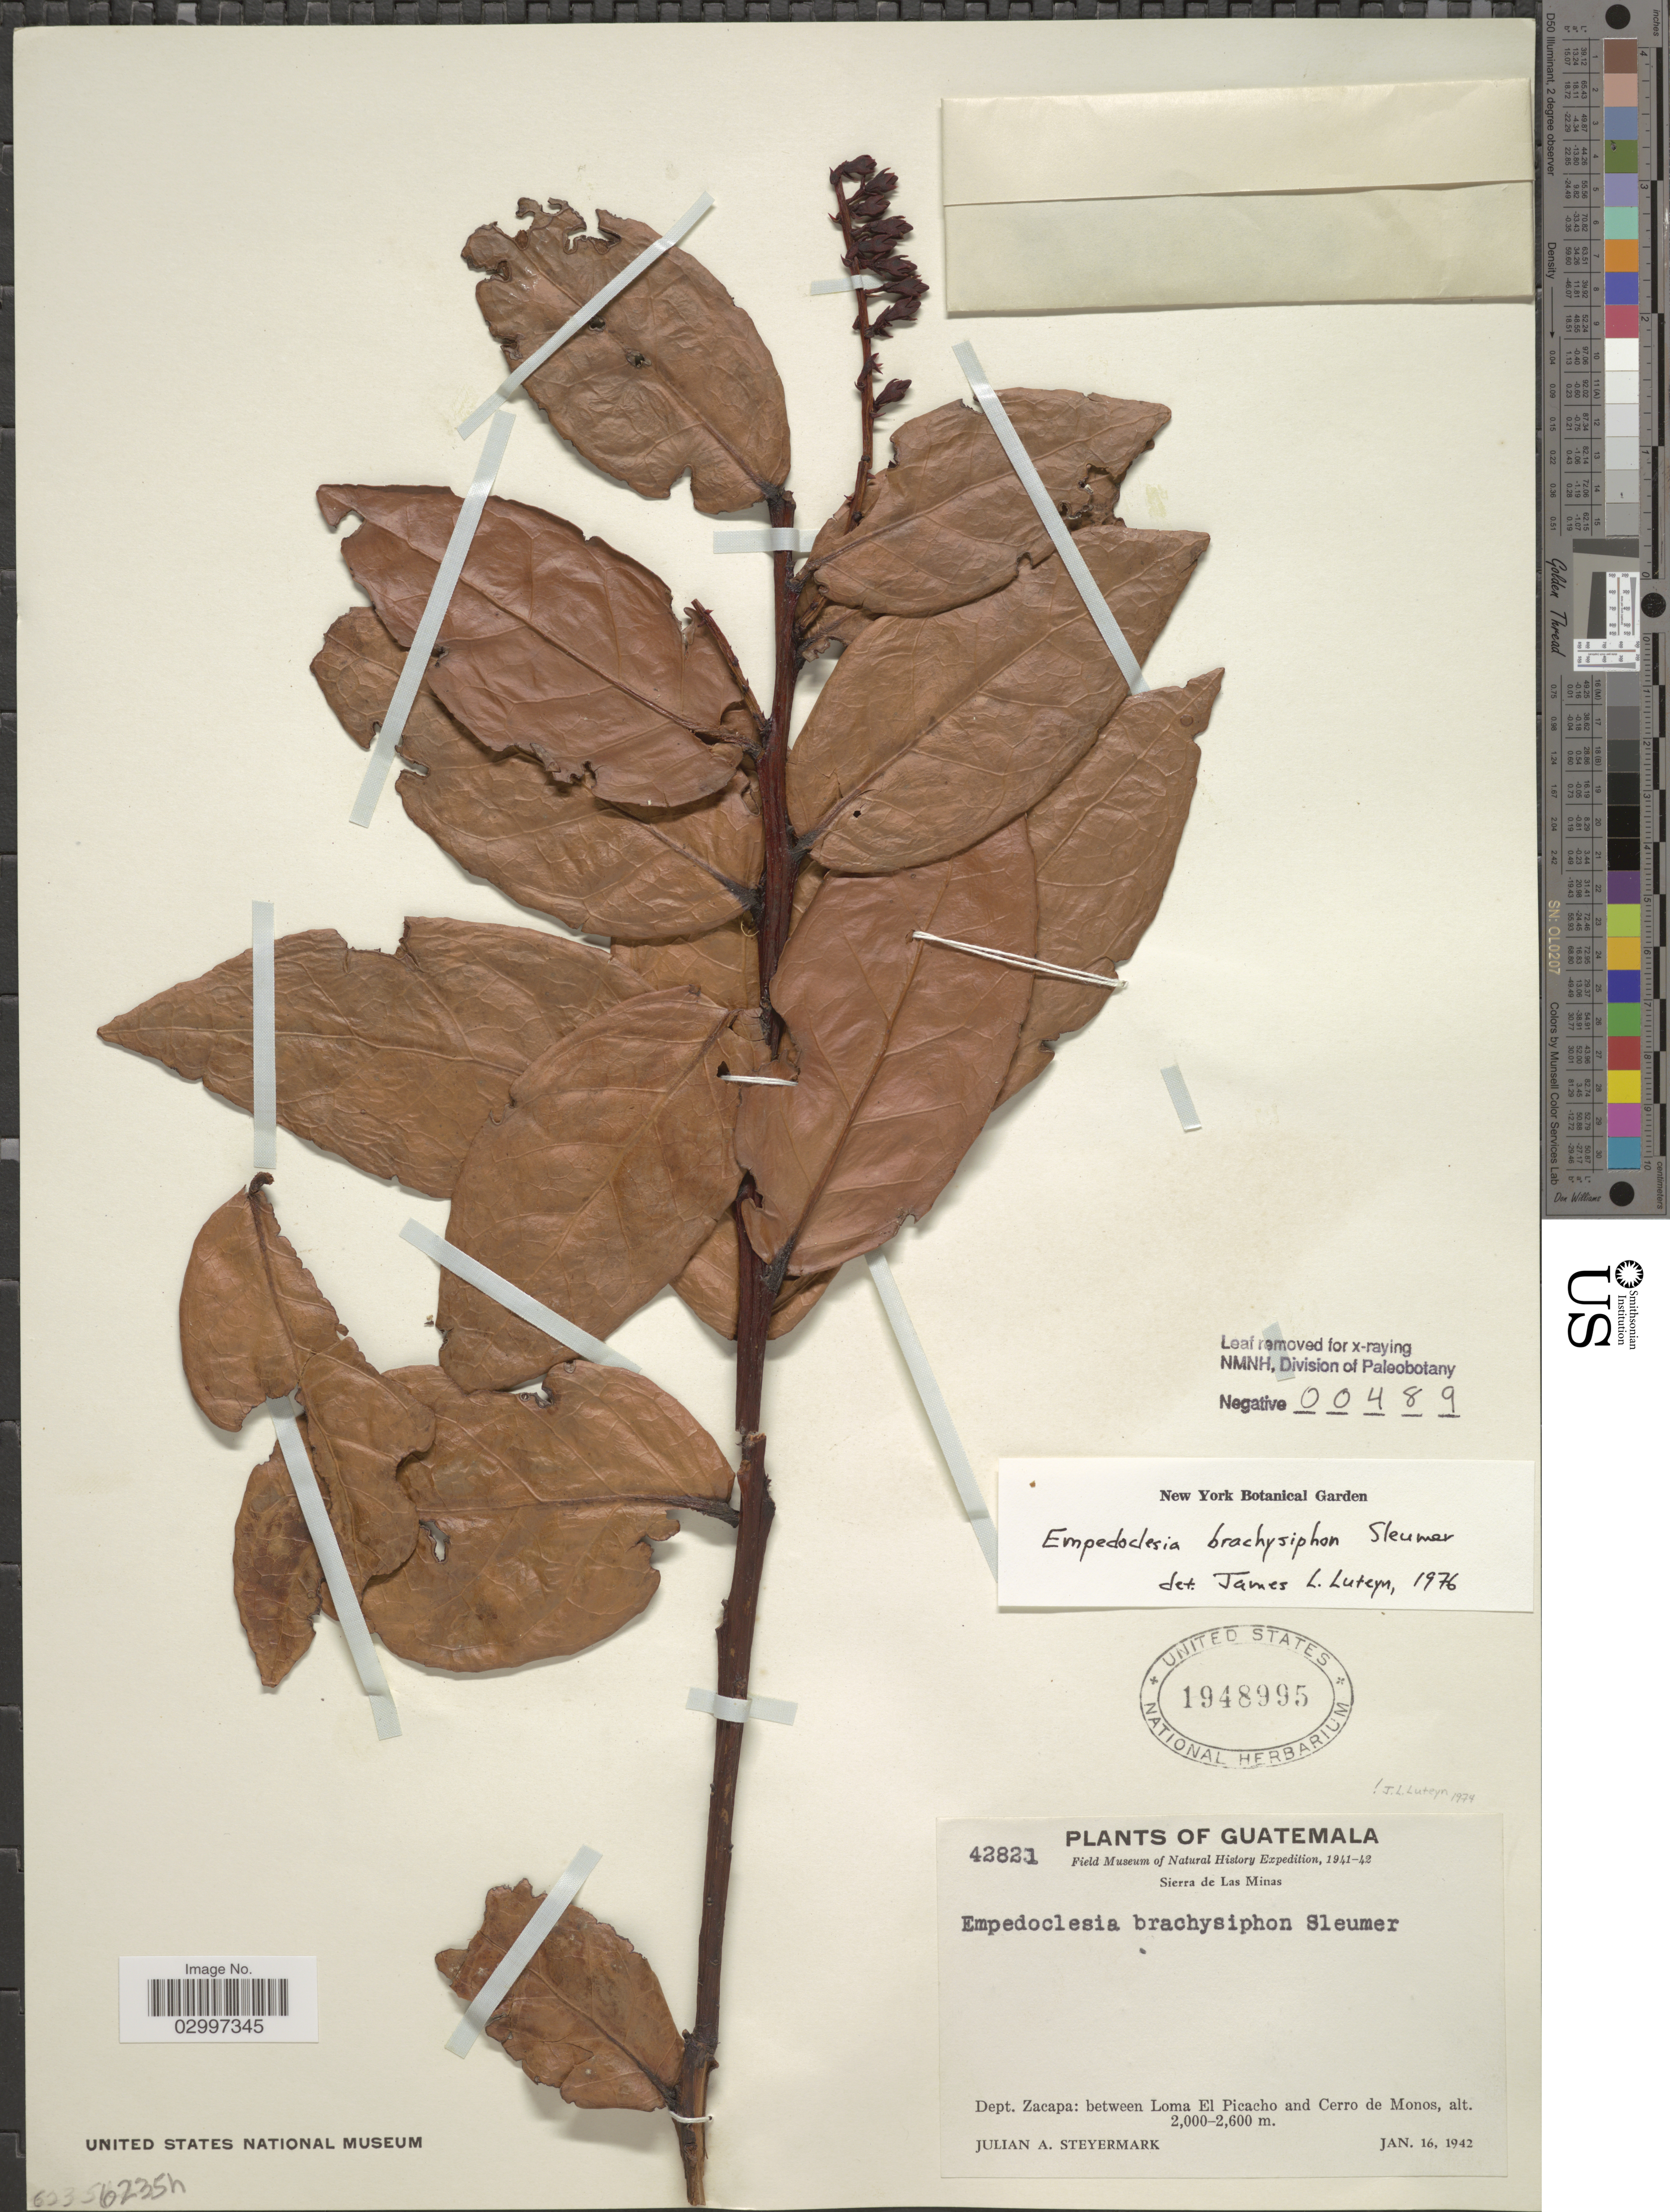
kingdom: Plantae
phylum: Tracheophyta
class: Magnoliopsida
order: Ericales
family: Ericaceae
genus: Empedoclesia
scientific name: Empedoclesia brachysiphon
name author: Sleumer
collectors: J. Steyermark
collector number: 42821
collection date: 1942-01-16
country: Guatemala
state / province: Zacapa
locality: Sierra de Las Minas, Dept. Zacapa: between Loma El Picacho and Cerro de Monos.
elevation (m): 2000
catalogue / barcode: US 1948995